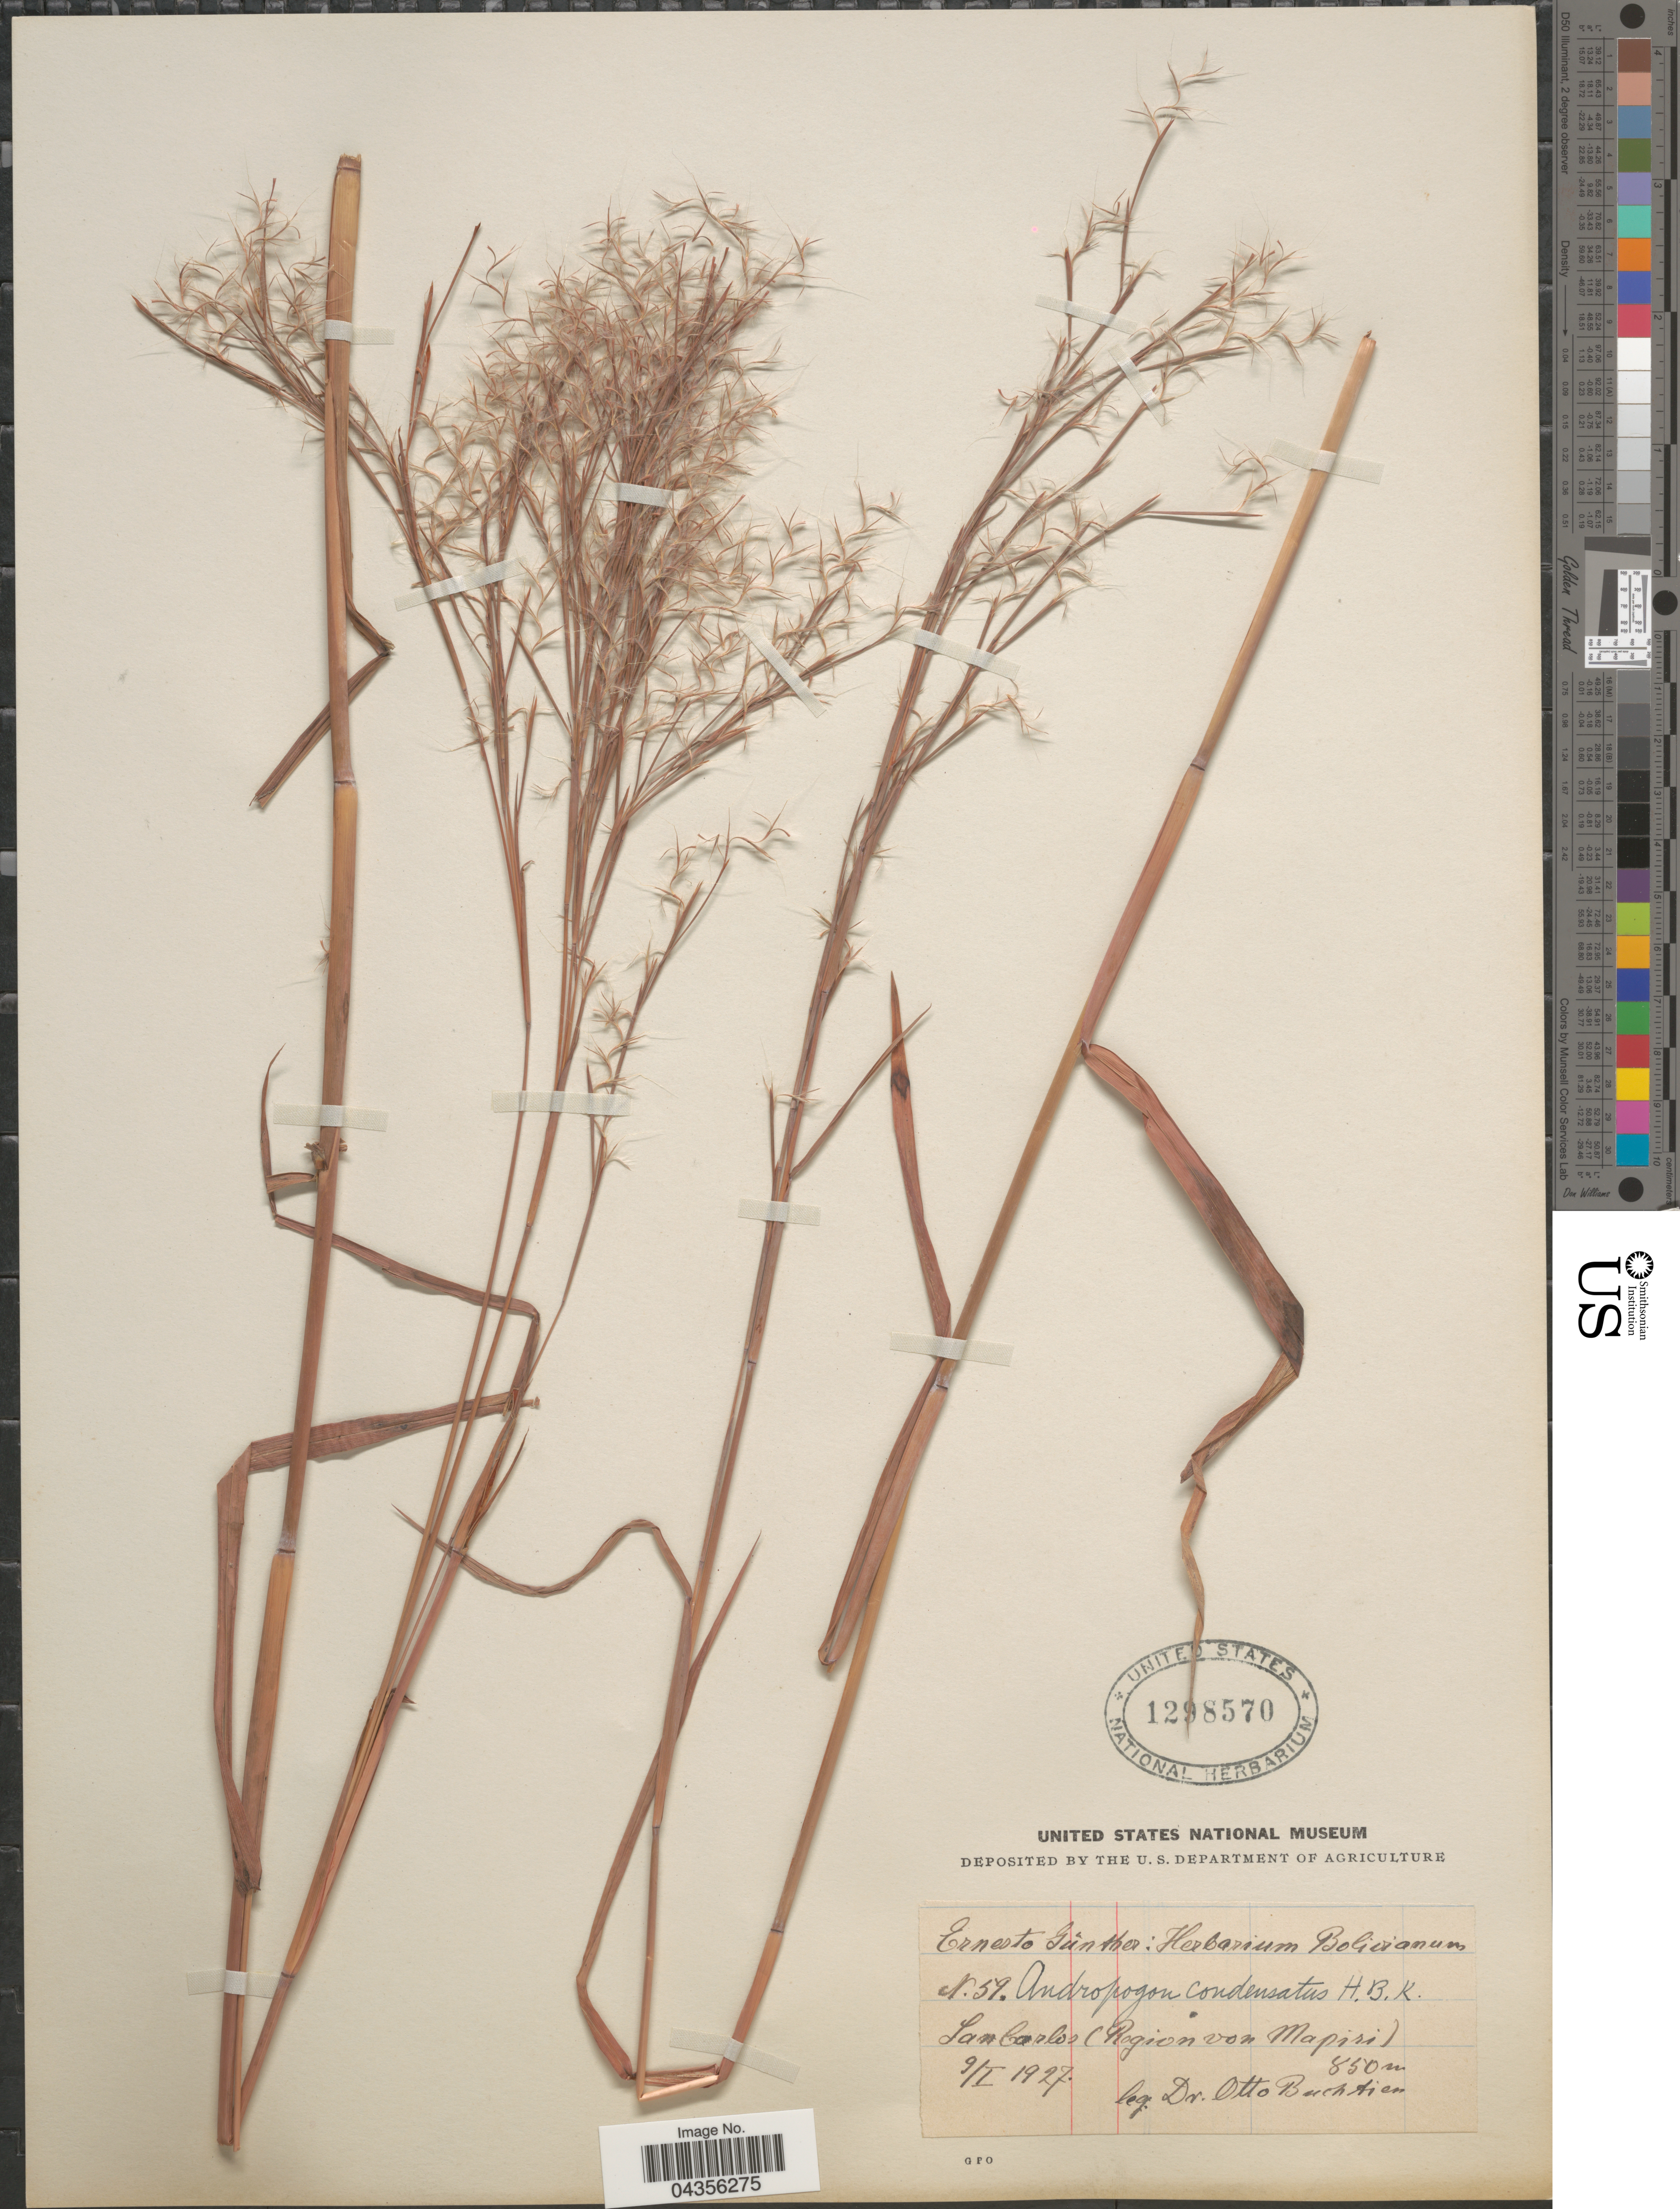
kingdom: Plantae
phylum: Tracheophyta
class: Liliopsida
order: Poales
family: Poaceae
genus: Schizachyrium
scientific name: Schizachyrium condensatum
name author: (Kunth) Nees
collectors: O. Buchtien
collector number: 59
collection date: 1927-01-09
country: Bolivia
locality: San Carlos (Region von Mapiri).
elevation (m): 850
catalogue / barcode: US 1298570